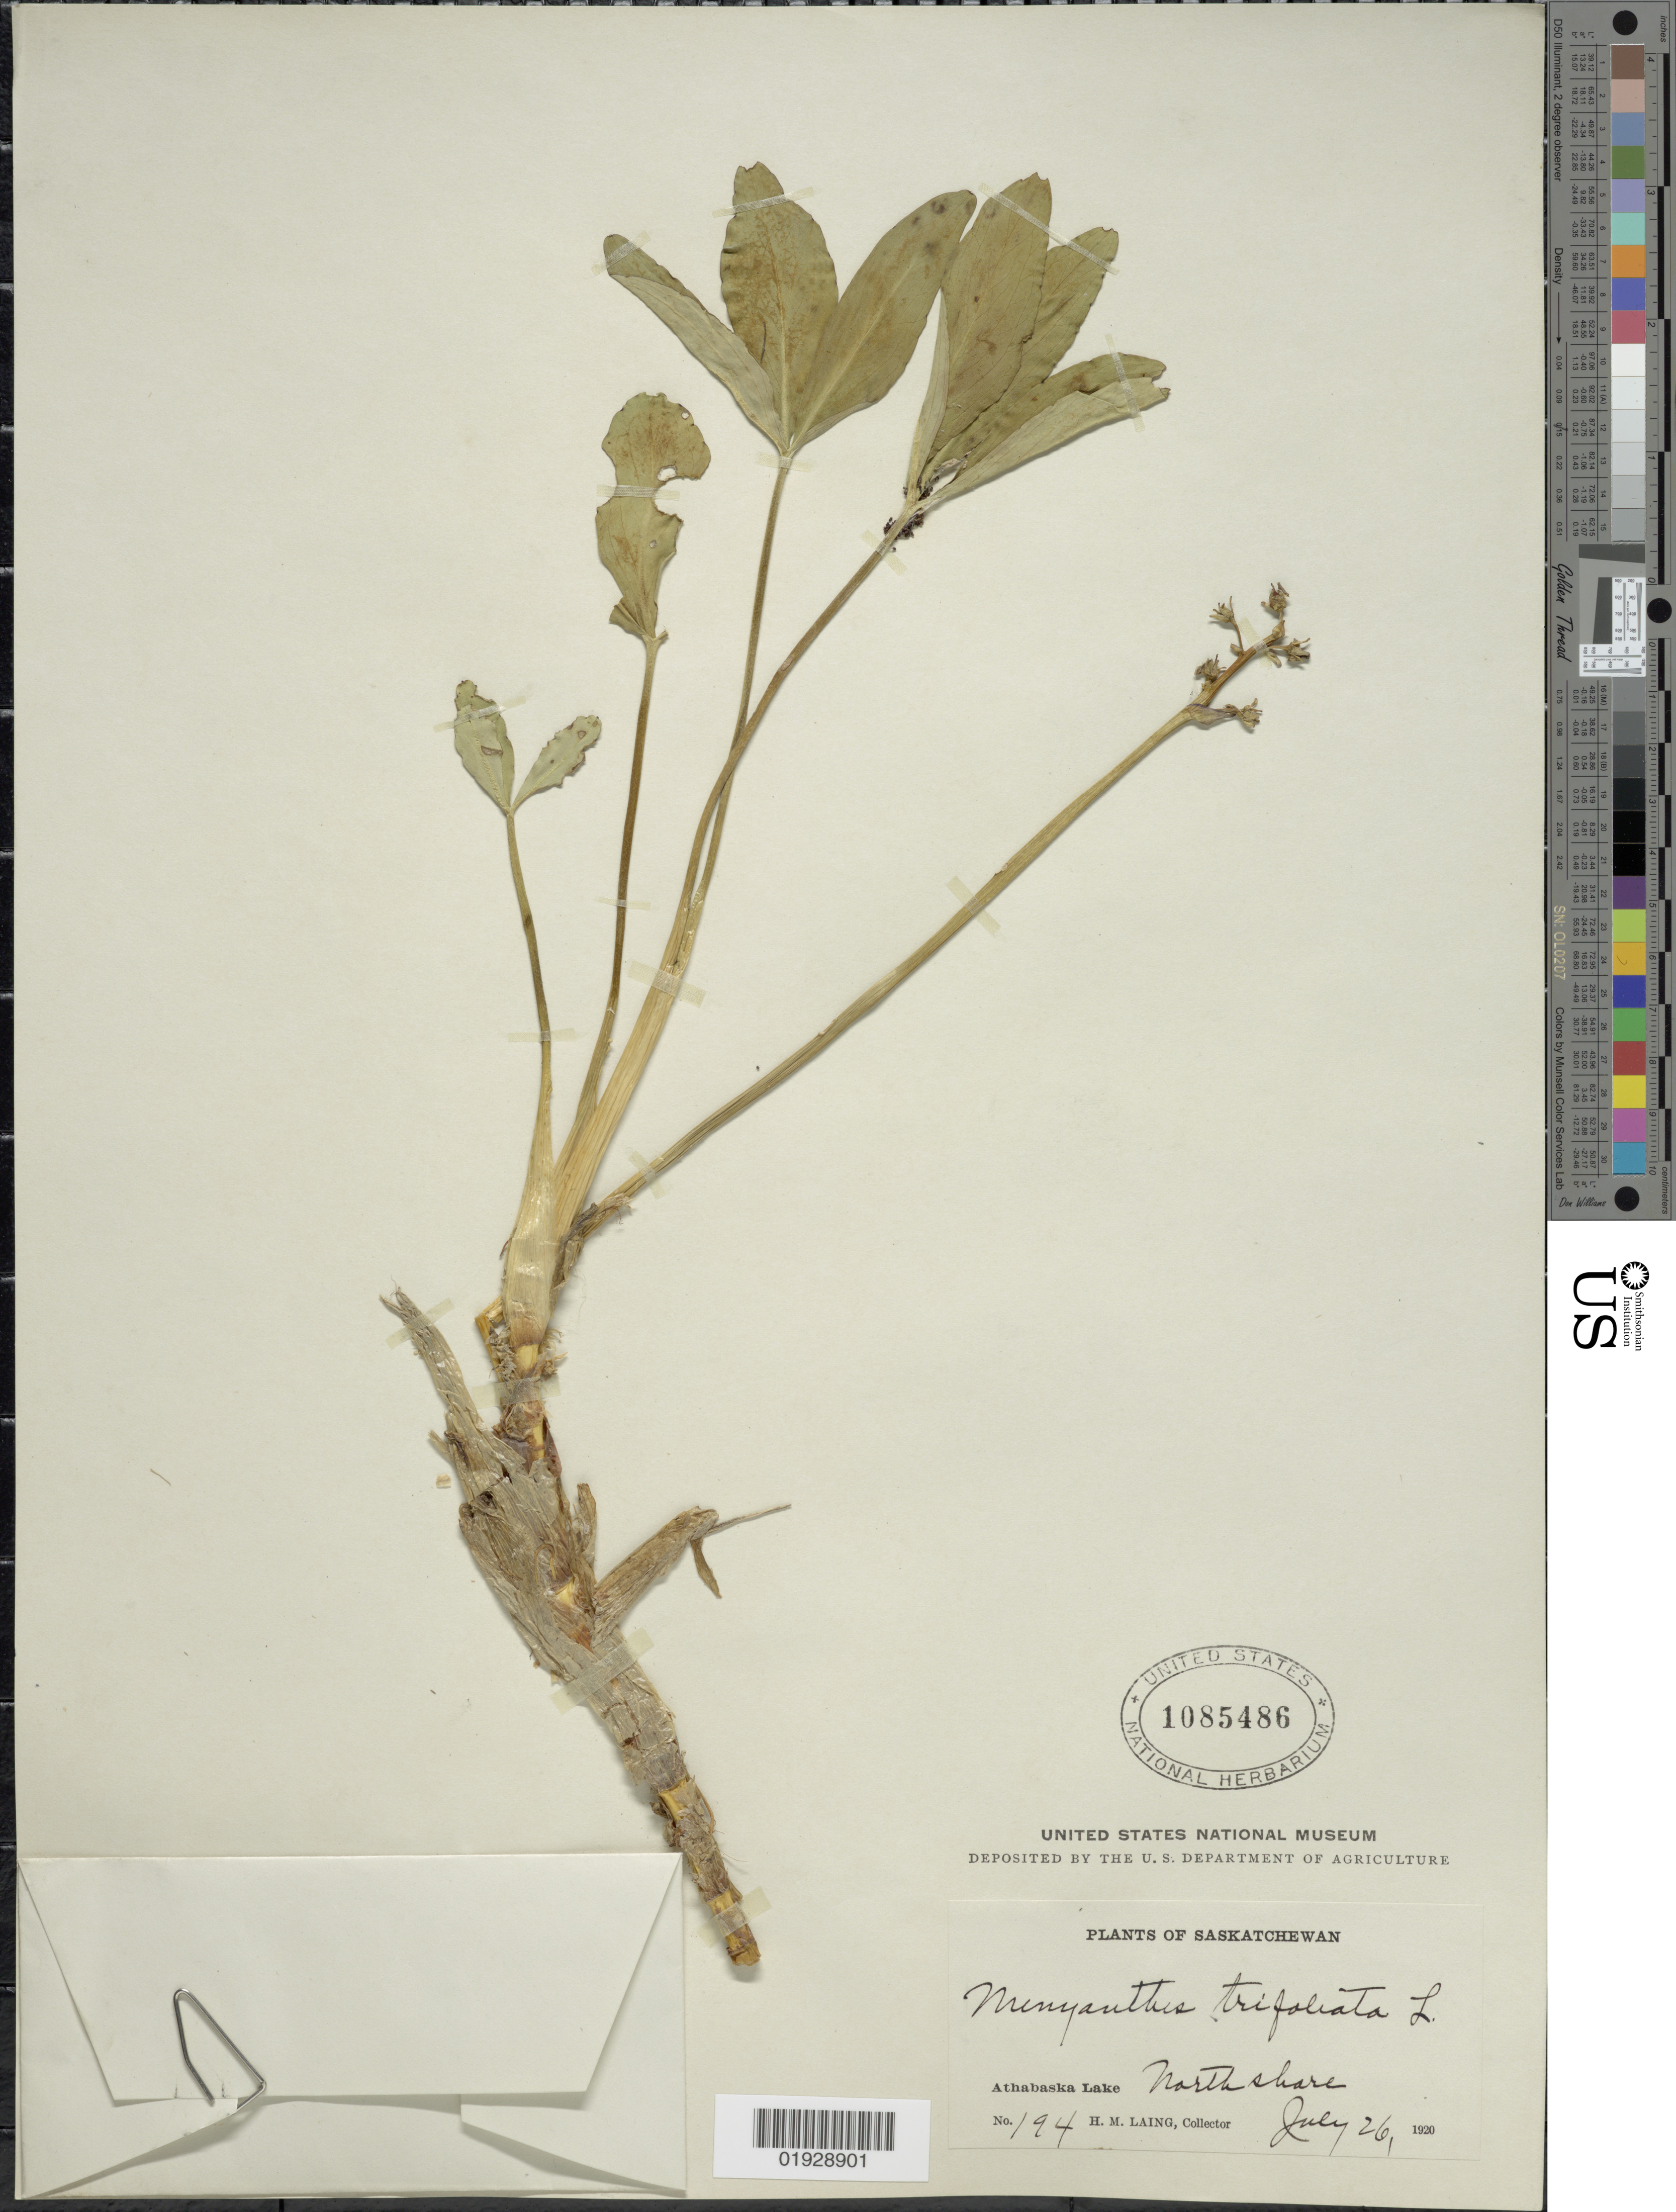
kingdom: Plantae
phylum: Tracheophyta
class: Magnoliopsida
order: Asterales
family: Menyanthaceae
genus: Menyanthes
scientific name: Menyanthes trifoliata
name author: L.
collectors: H. Laing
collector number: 194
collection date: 1920-07-26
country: Canada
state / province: Saskatchewan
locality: Athabaska Lake, North shore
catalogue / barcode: US 1085486